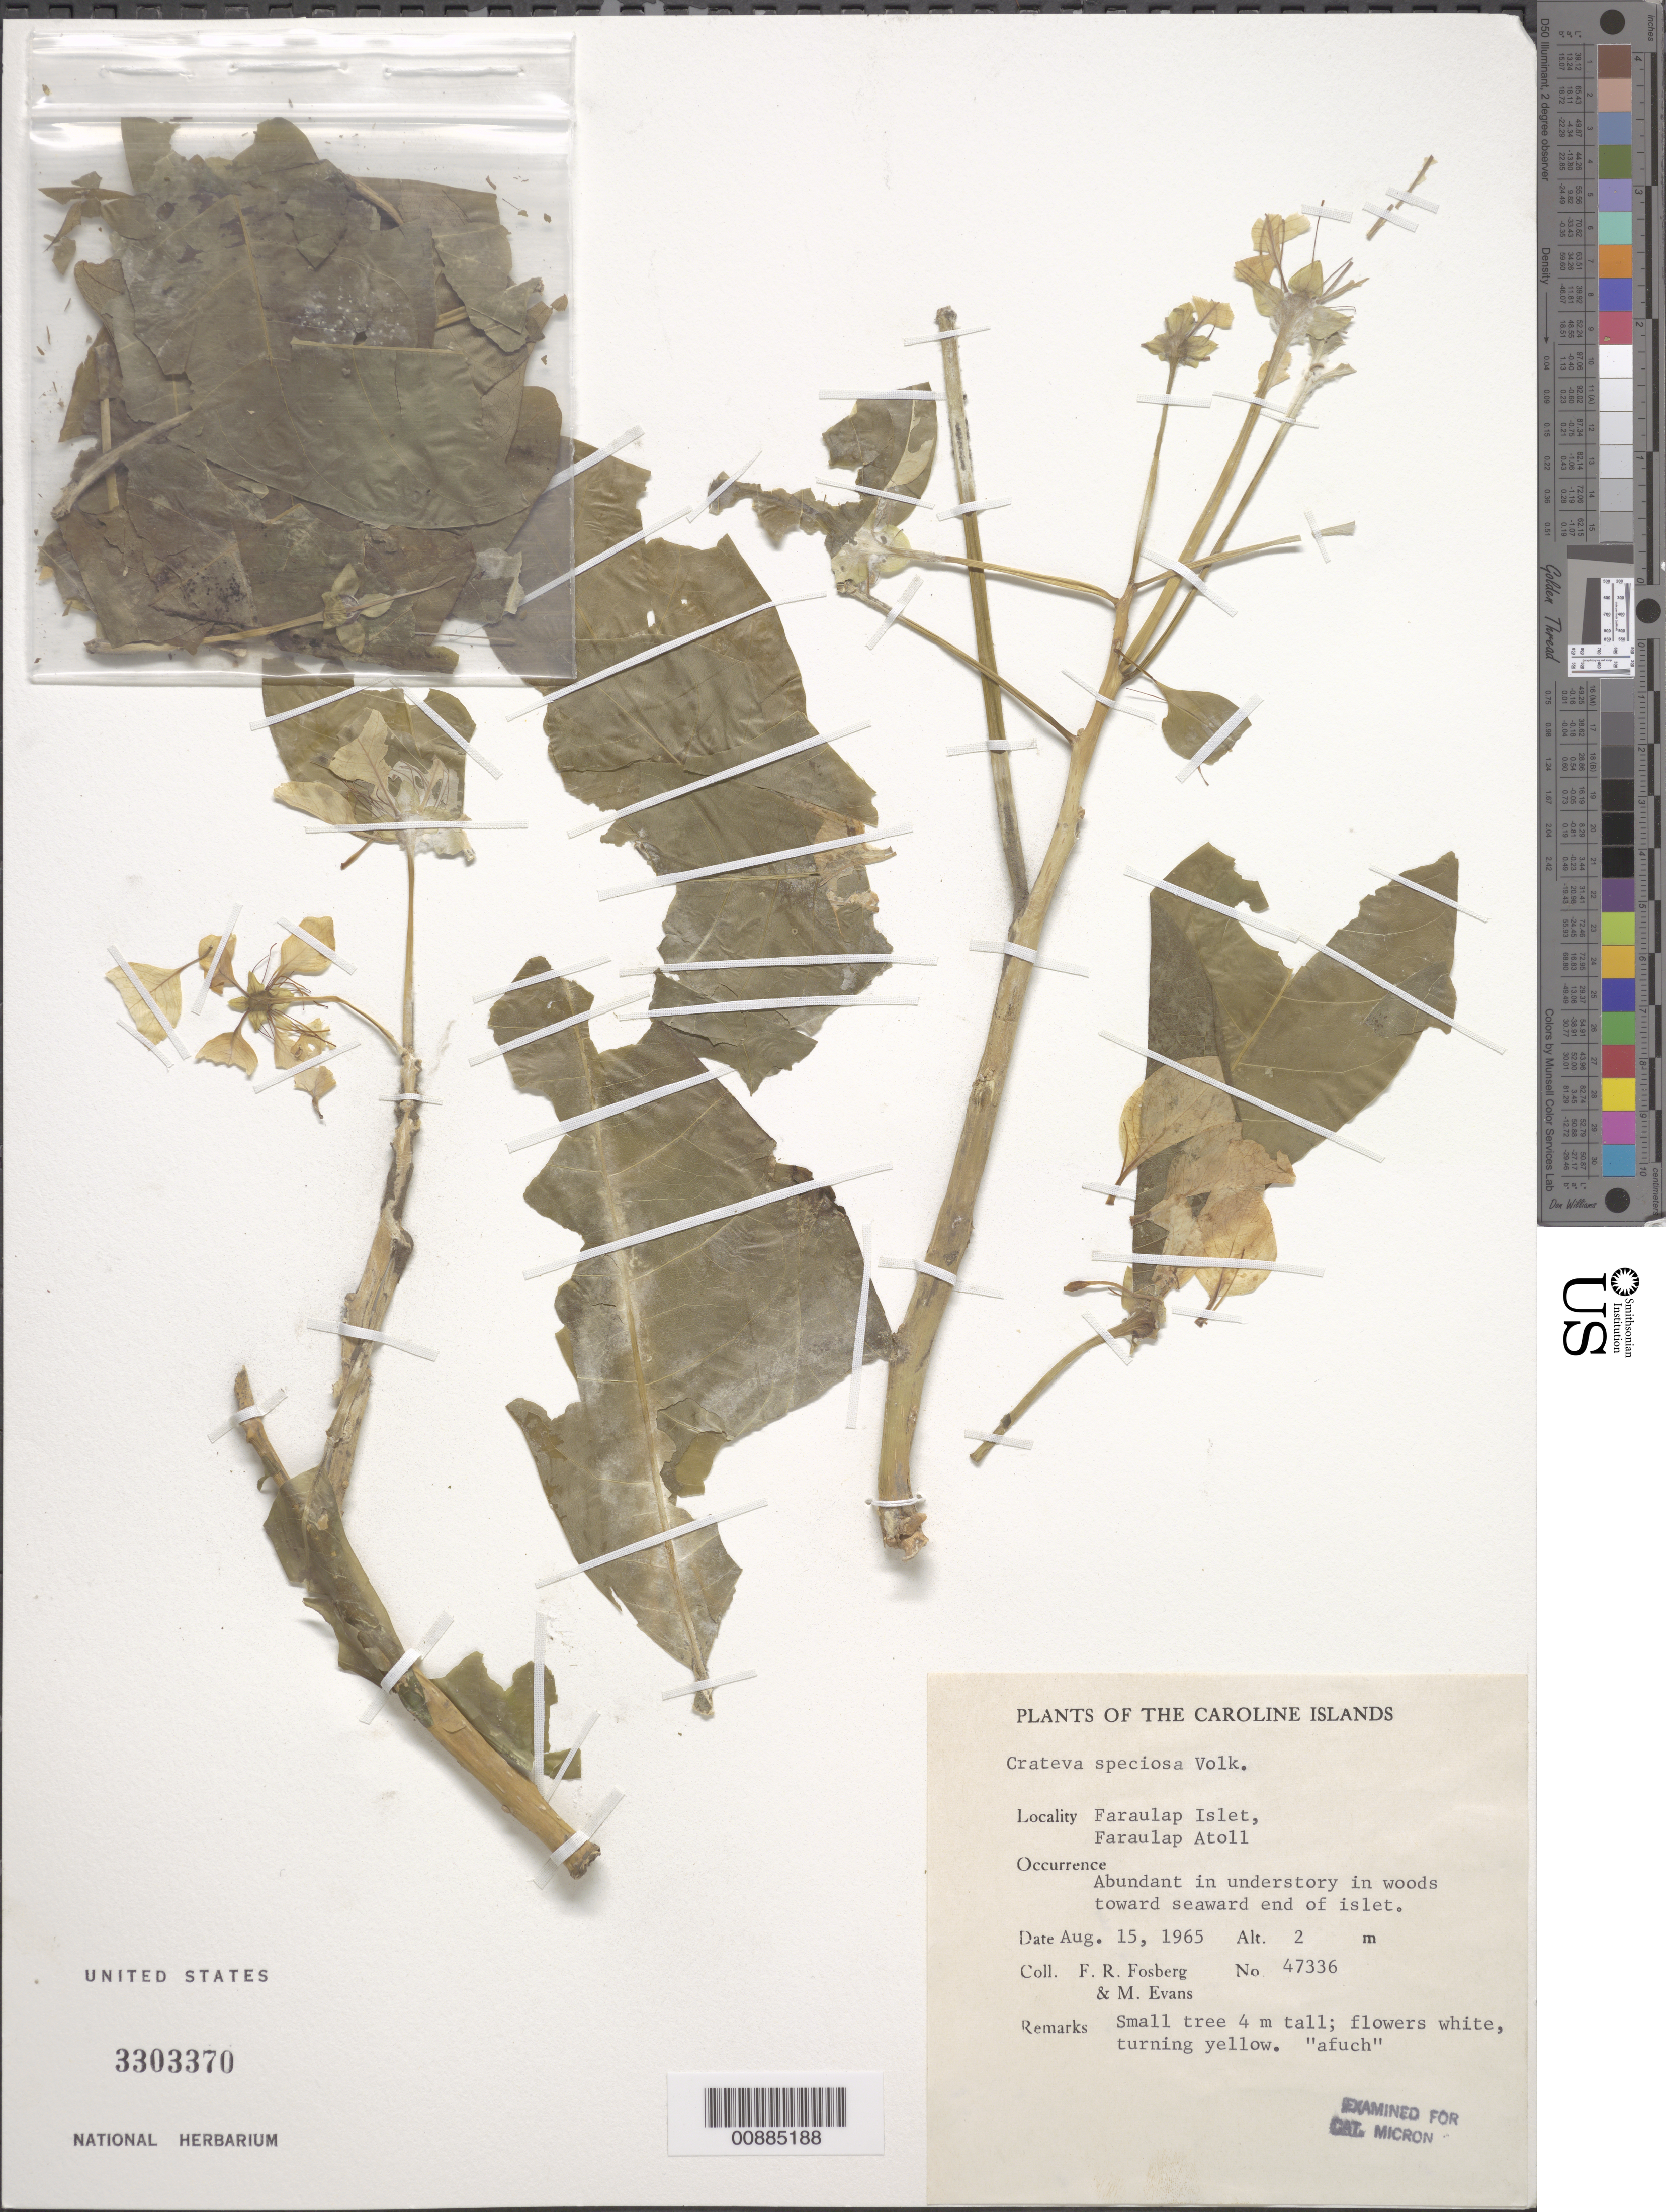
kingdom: Plantae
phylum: Tracheophyta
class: Magnoliopsida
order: Brassicales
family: Capparaceae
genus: Crateva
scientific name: Crateva speciosa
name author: Volkens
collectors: F. R. Fosberg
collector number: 47336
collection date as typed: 15 Aug 1965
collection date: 1965-08-15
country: Micronesia, Federated States of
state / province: Yap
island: Faraulep Atoll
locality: seaward end of the islet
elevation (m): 2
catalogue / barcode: US 3303370